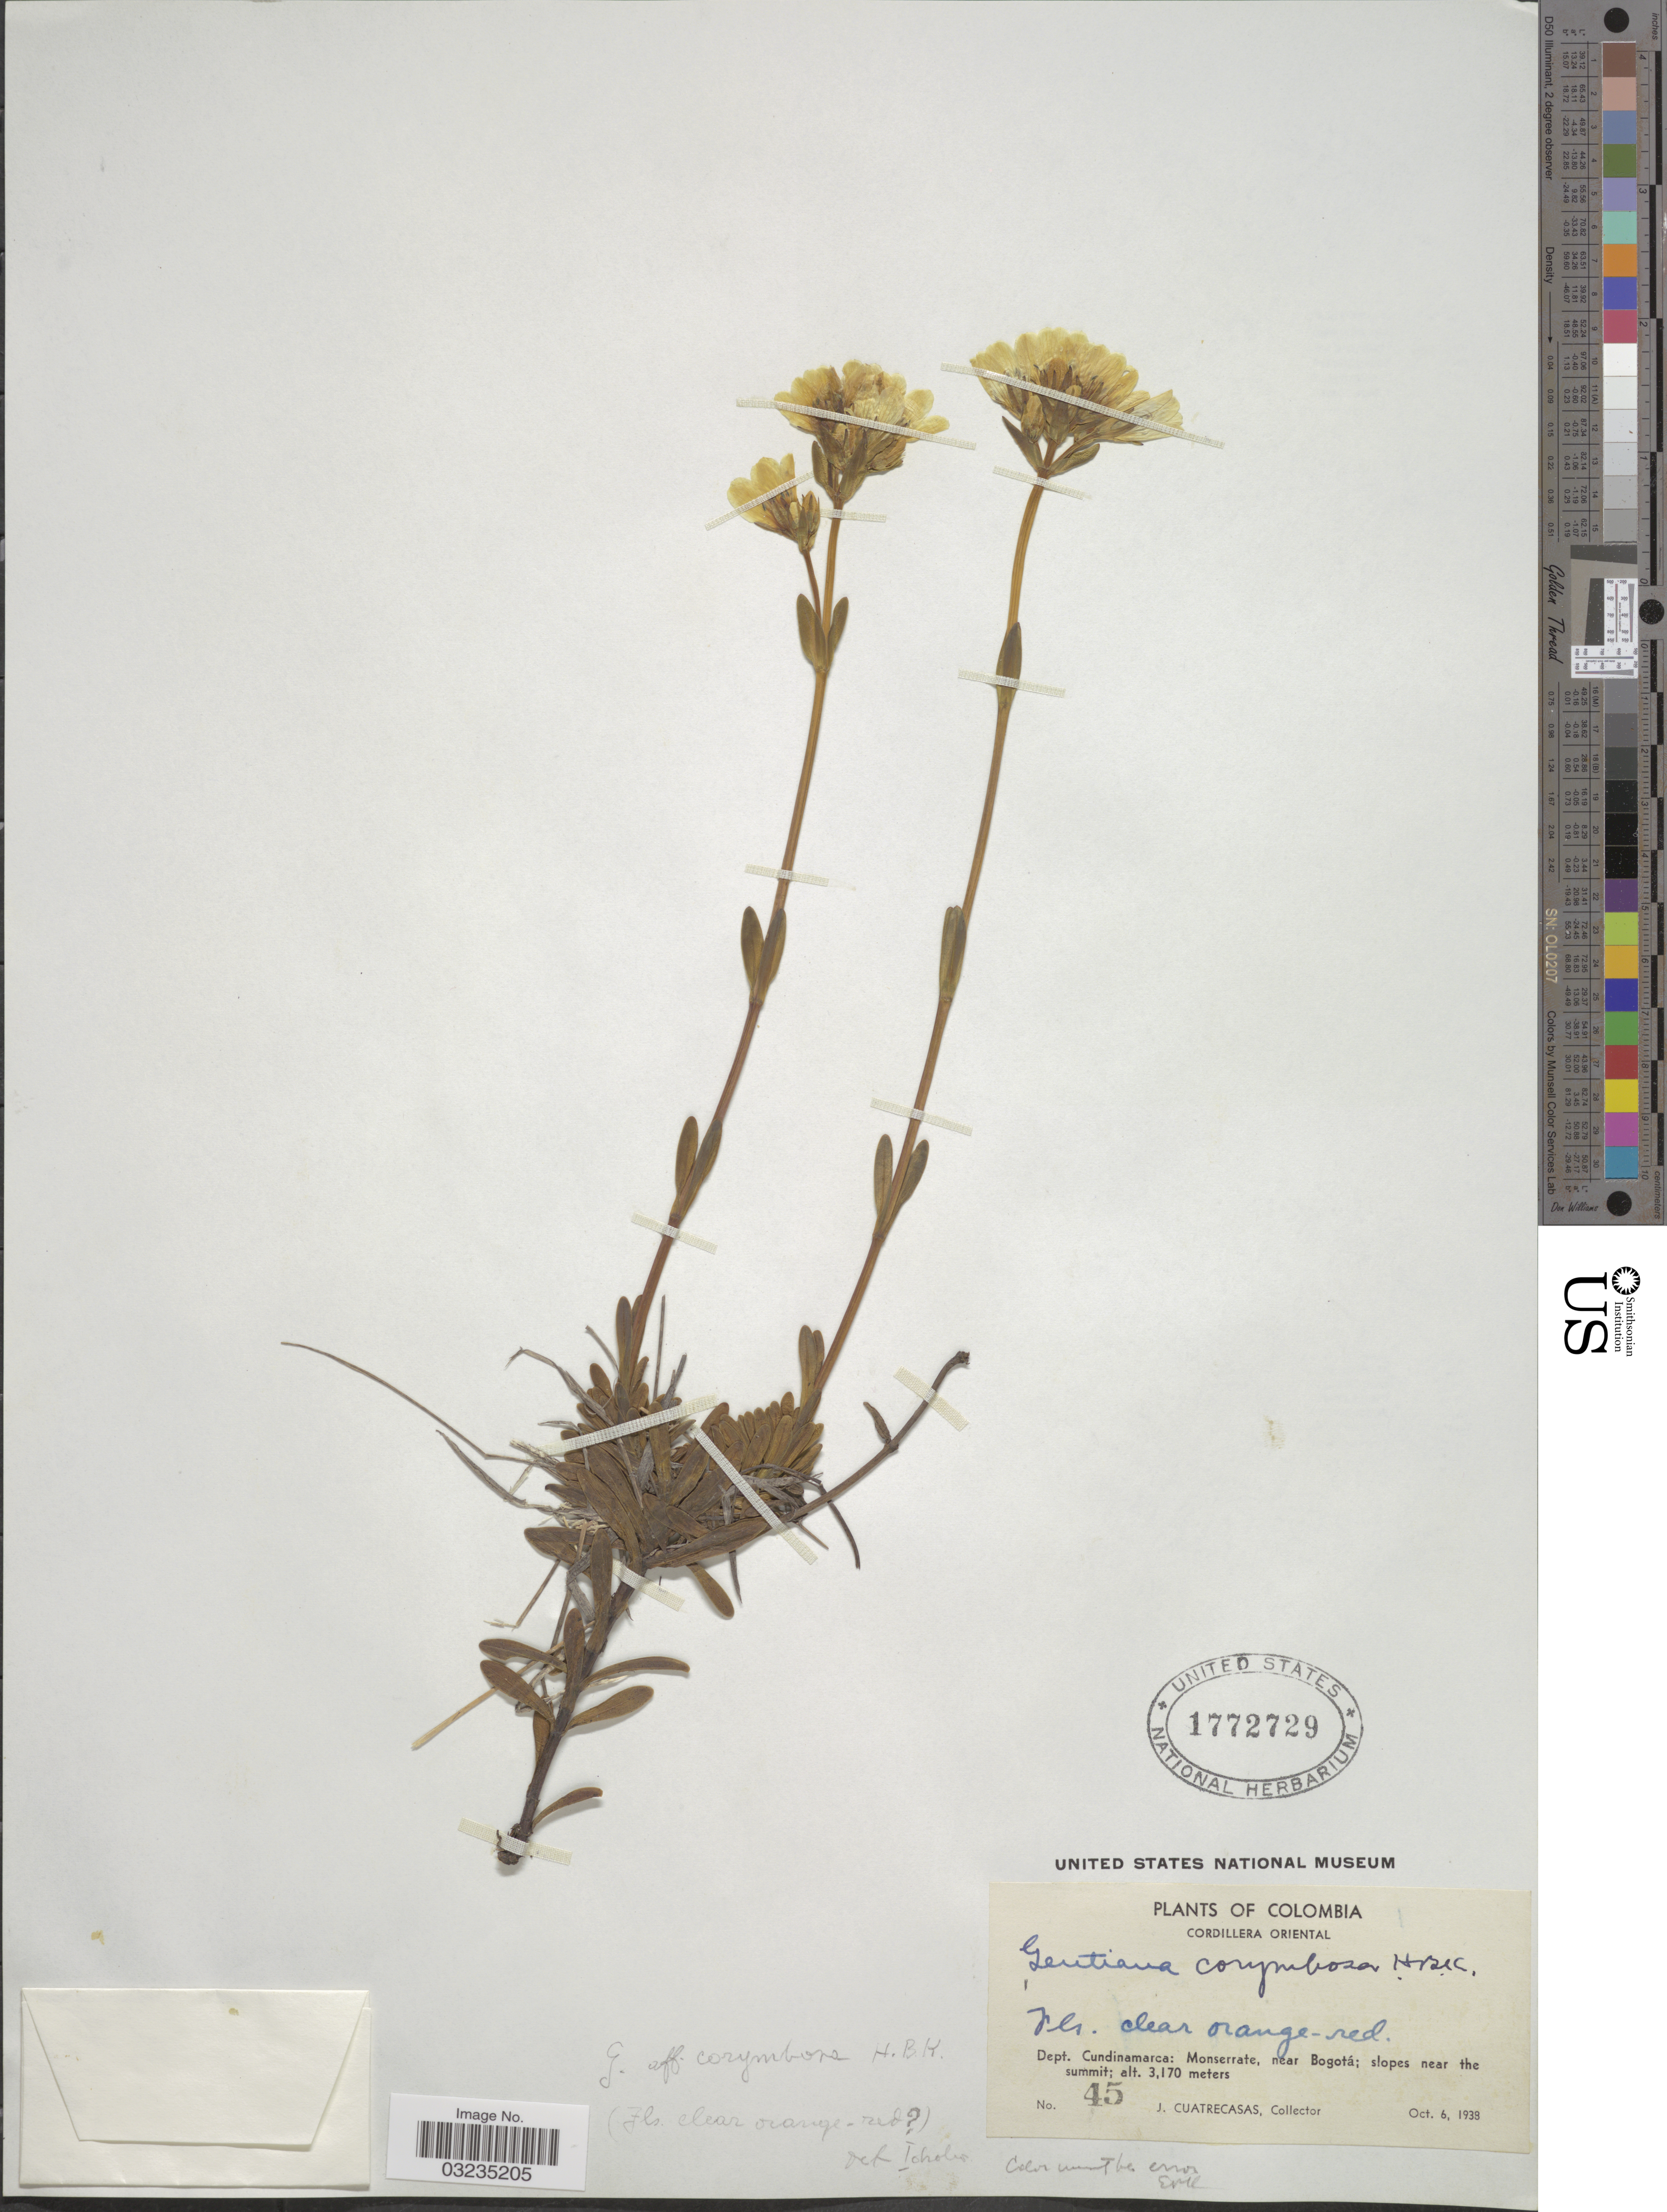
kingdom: Plantae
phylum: Tracheophyta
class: Magnoliopsida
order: Gentianales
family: Gentianaceae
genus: Gentiana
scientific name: Gentiana corymbosa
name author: Humb. et al.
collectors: J. Cuatrecasas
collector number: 45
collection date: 1938-10-06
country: Colombia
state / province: Cundinamarca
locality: Cordillera Oriental. Dept. Cundinamarca: Monserrate, near Bogotá; slopes near the summit.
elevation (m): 3170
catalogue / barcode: US 1772729